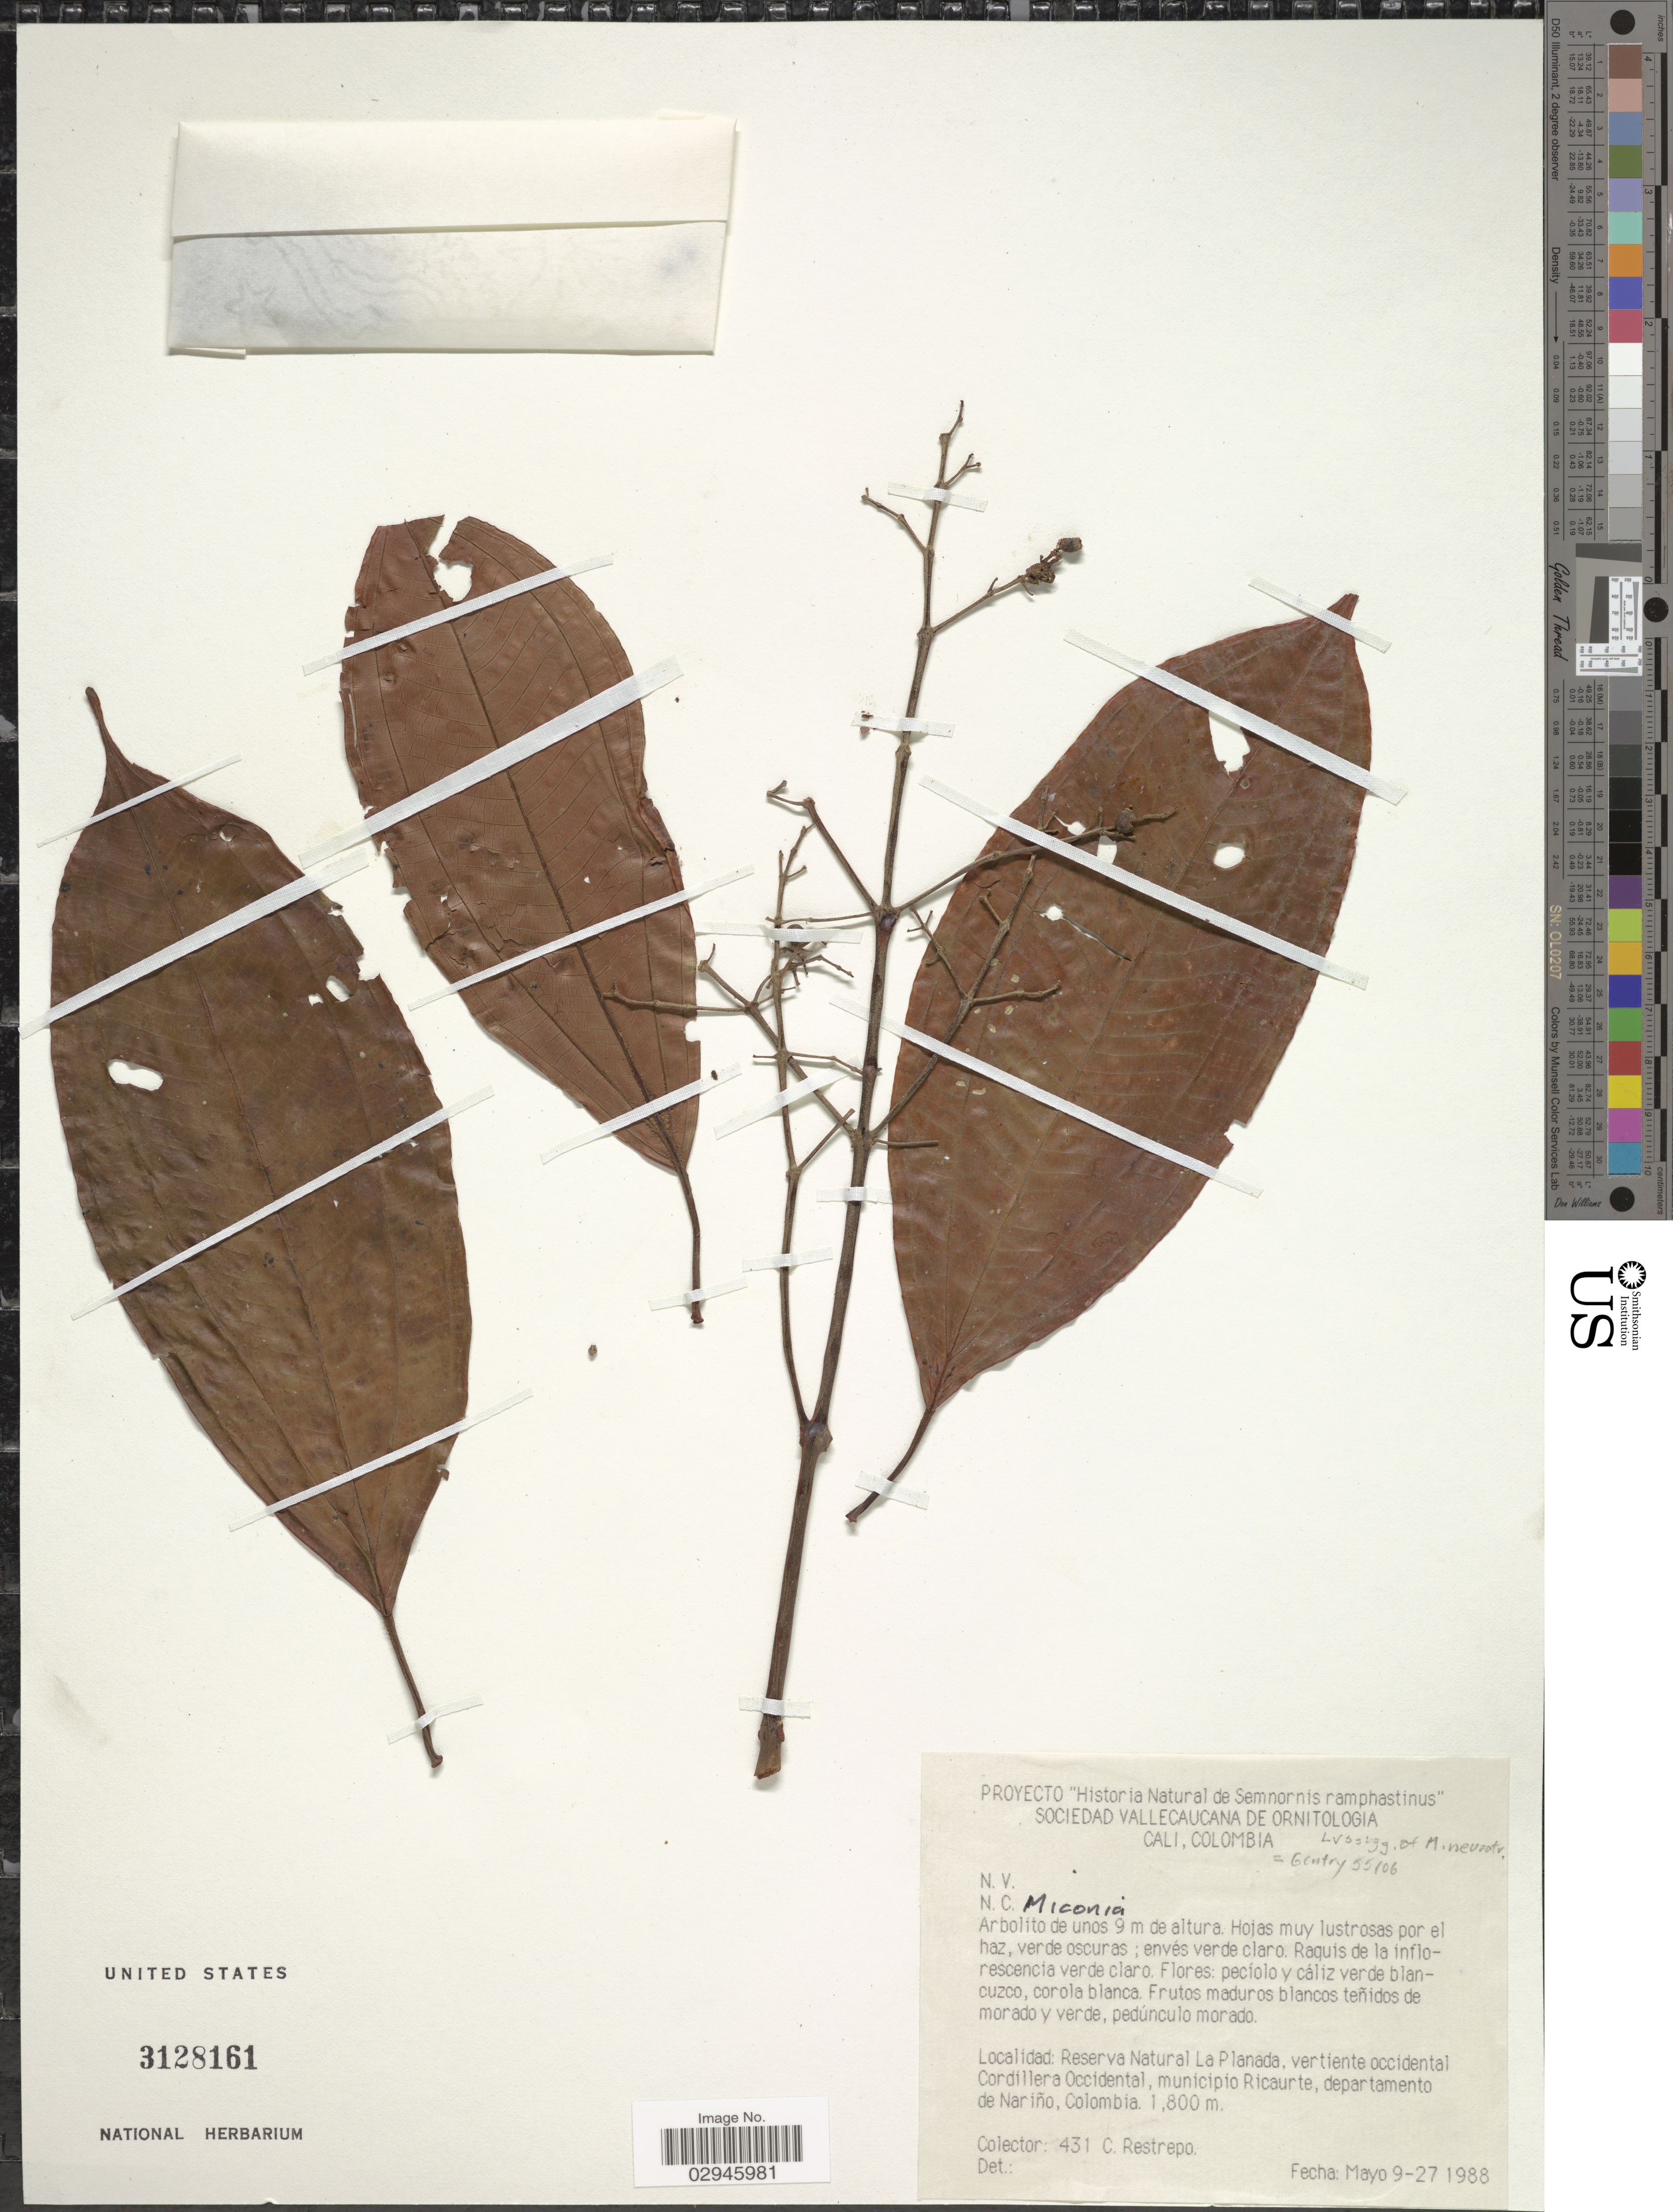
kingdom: Plantae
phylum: Tracheophyta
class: Magnoliopsida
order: Myrtales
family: Melastomataceae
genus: Miconia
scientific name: Miconia brigitteae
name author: Humberto Mend. & Posada- Herrera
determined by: Murillo, J. S.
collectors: C. Restrepo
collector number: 431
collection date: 1988-05-09/1988-05-27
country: Colombia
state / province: Nariño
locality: Reserva Natural La Planada, vertiente occidental Cordillera Occidental, municipio Ricaurte, departamento de Nariño.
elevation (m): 1800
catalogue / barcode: US 3128161